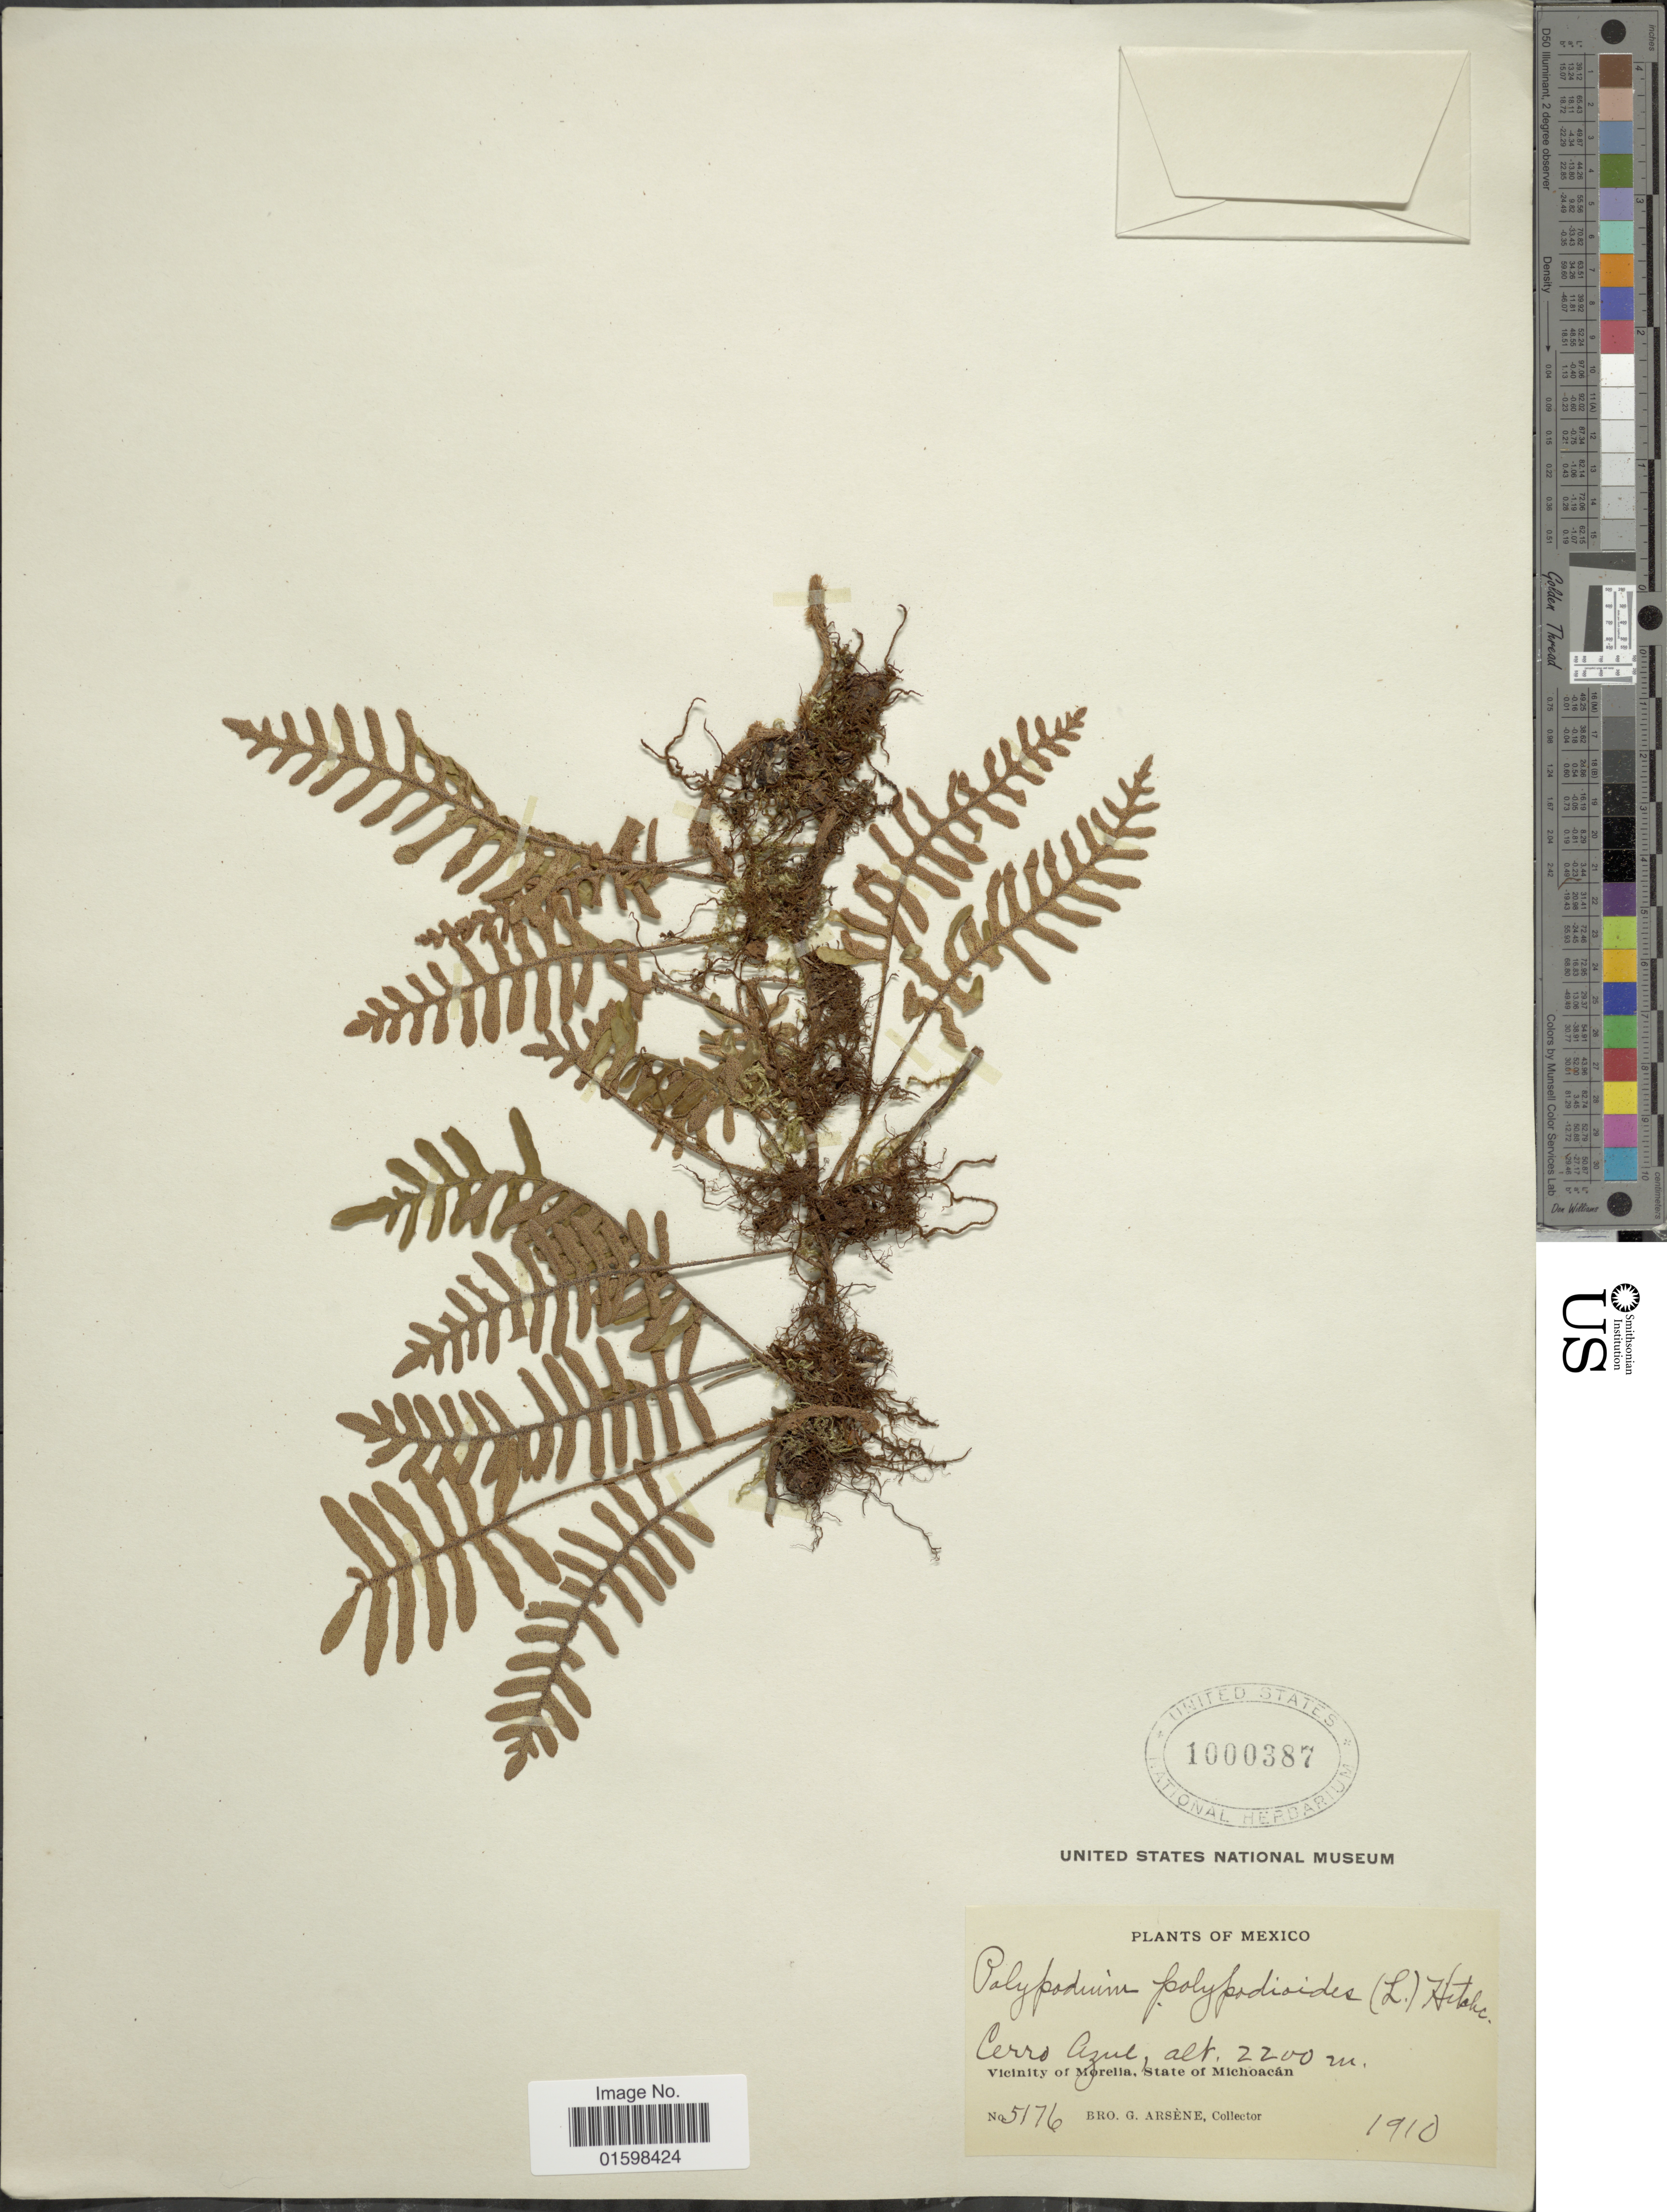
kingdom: Plantae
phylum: Tracheophyta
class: Polypodiopsida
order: Polypodiales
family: Polypodiaceae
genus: Pleopeltis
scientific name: Pleopeltis polypodioides var. michauxiana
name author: (Weath.) E.G. Andrews & Windham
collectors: Bro. G. Arsène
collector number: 5176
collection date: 1910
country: Mexico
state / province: Michoacán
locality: Cerro Azul. Vicinity of Morelia, State of Michoacan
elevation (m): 2200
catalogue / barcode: US 1000387